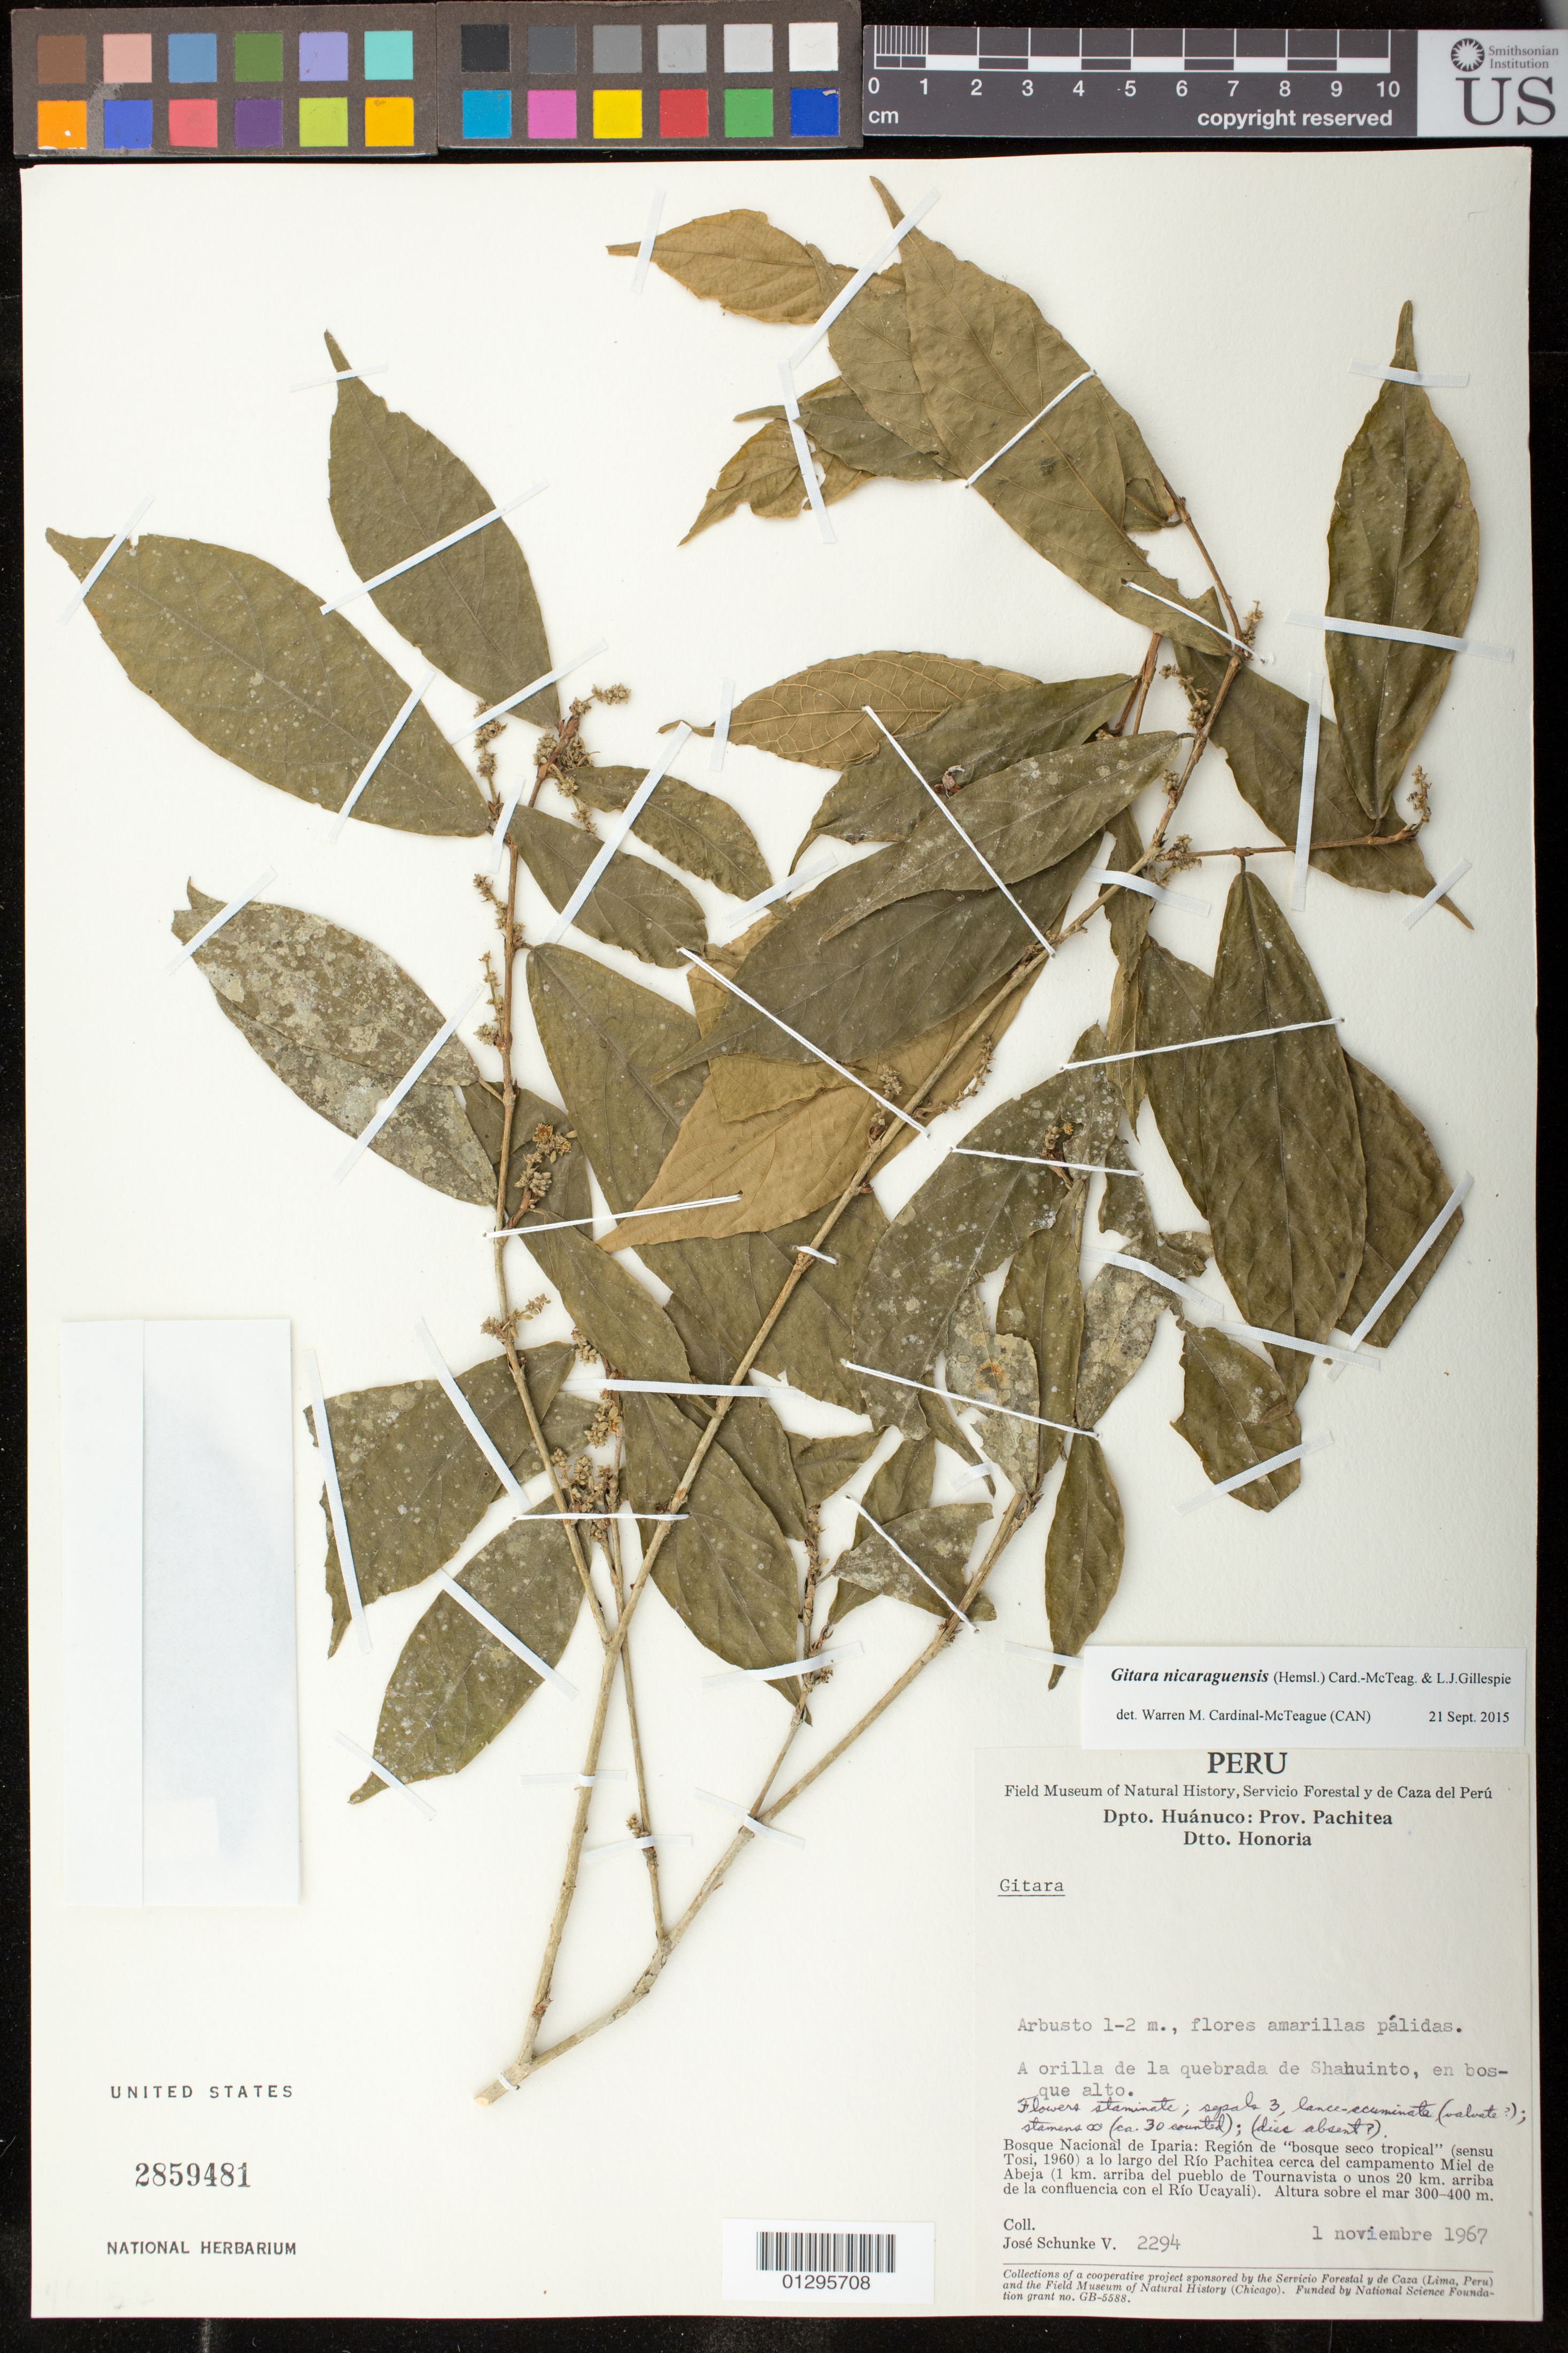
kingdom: Plantae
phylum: Tracheophyta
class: Magnoliopsida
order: Malpighiales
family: Euphorbiaceae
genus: Gitara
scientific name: Gitara nicaraguensis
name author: (Hemsl.) Card.-McTeag. & L.J. Gillespie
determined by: Cardinal-McTeague, Warren H.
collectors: J. Schunke Vigo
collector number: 2294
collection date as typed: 1 Nov 1967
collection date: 1967-11-01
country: Peru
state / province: Huánuco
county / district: Pachitea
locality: Honoria, Bosque Nacional de Iparia.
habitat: Shrub.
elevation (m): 300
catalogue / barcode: US 2859481